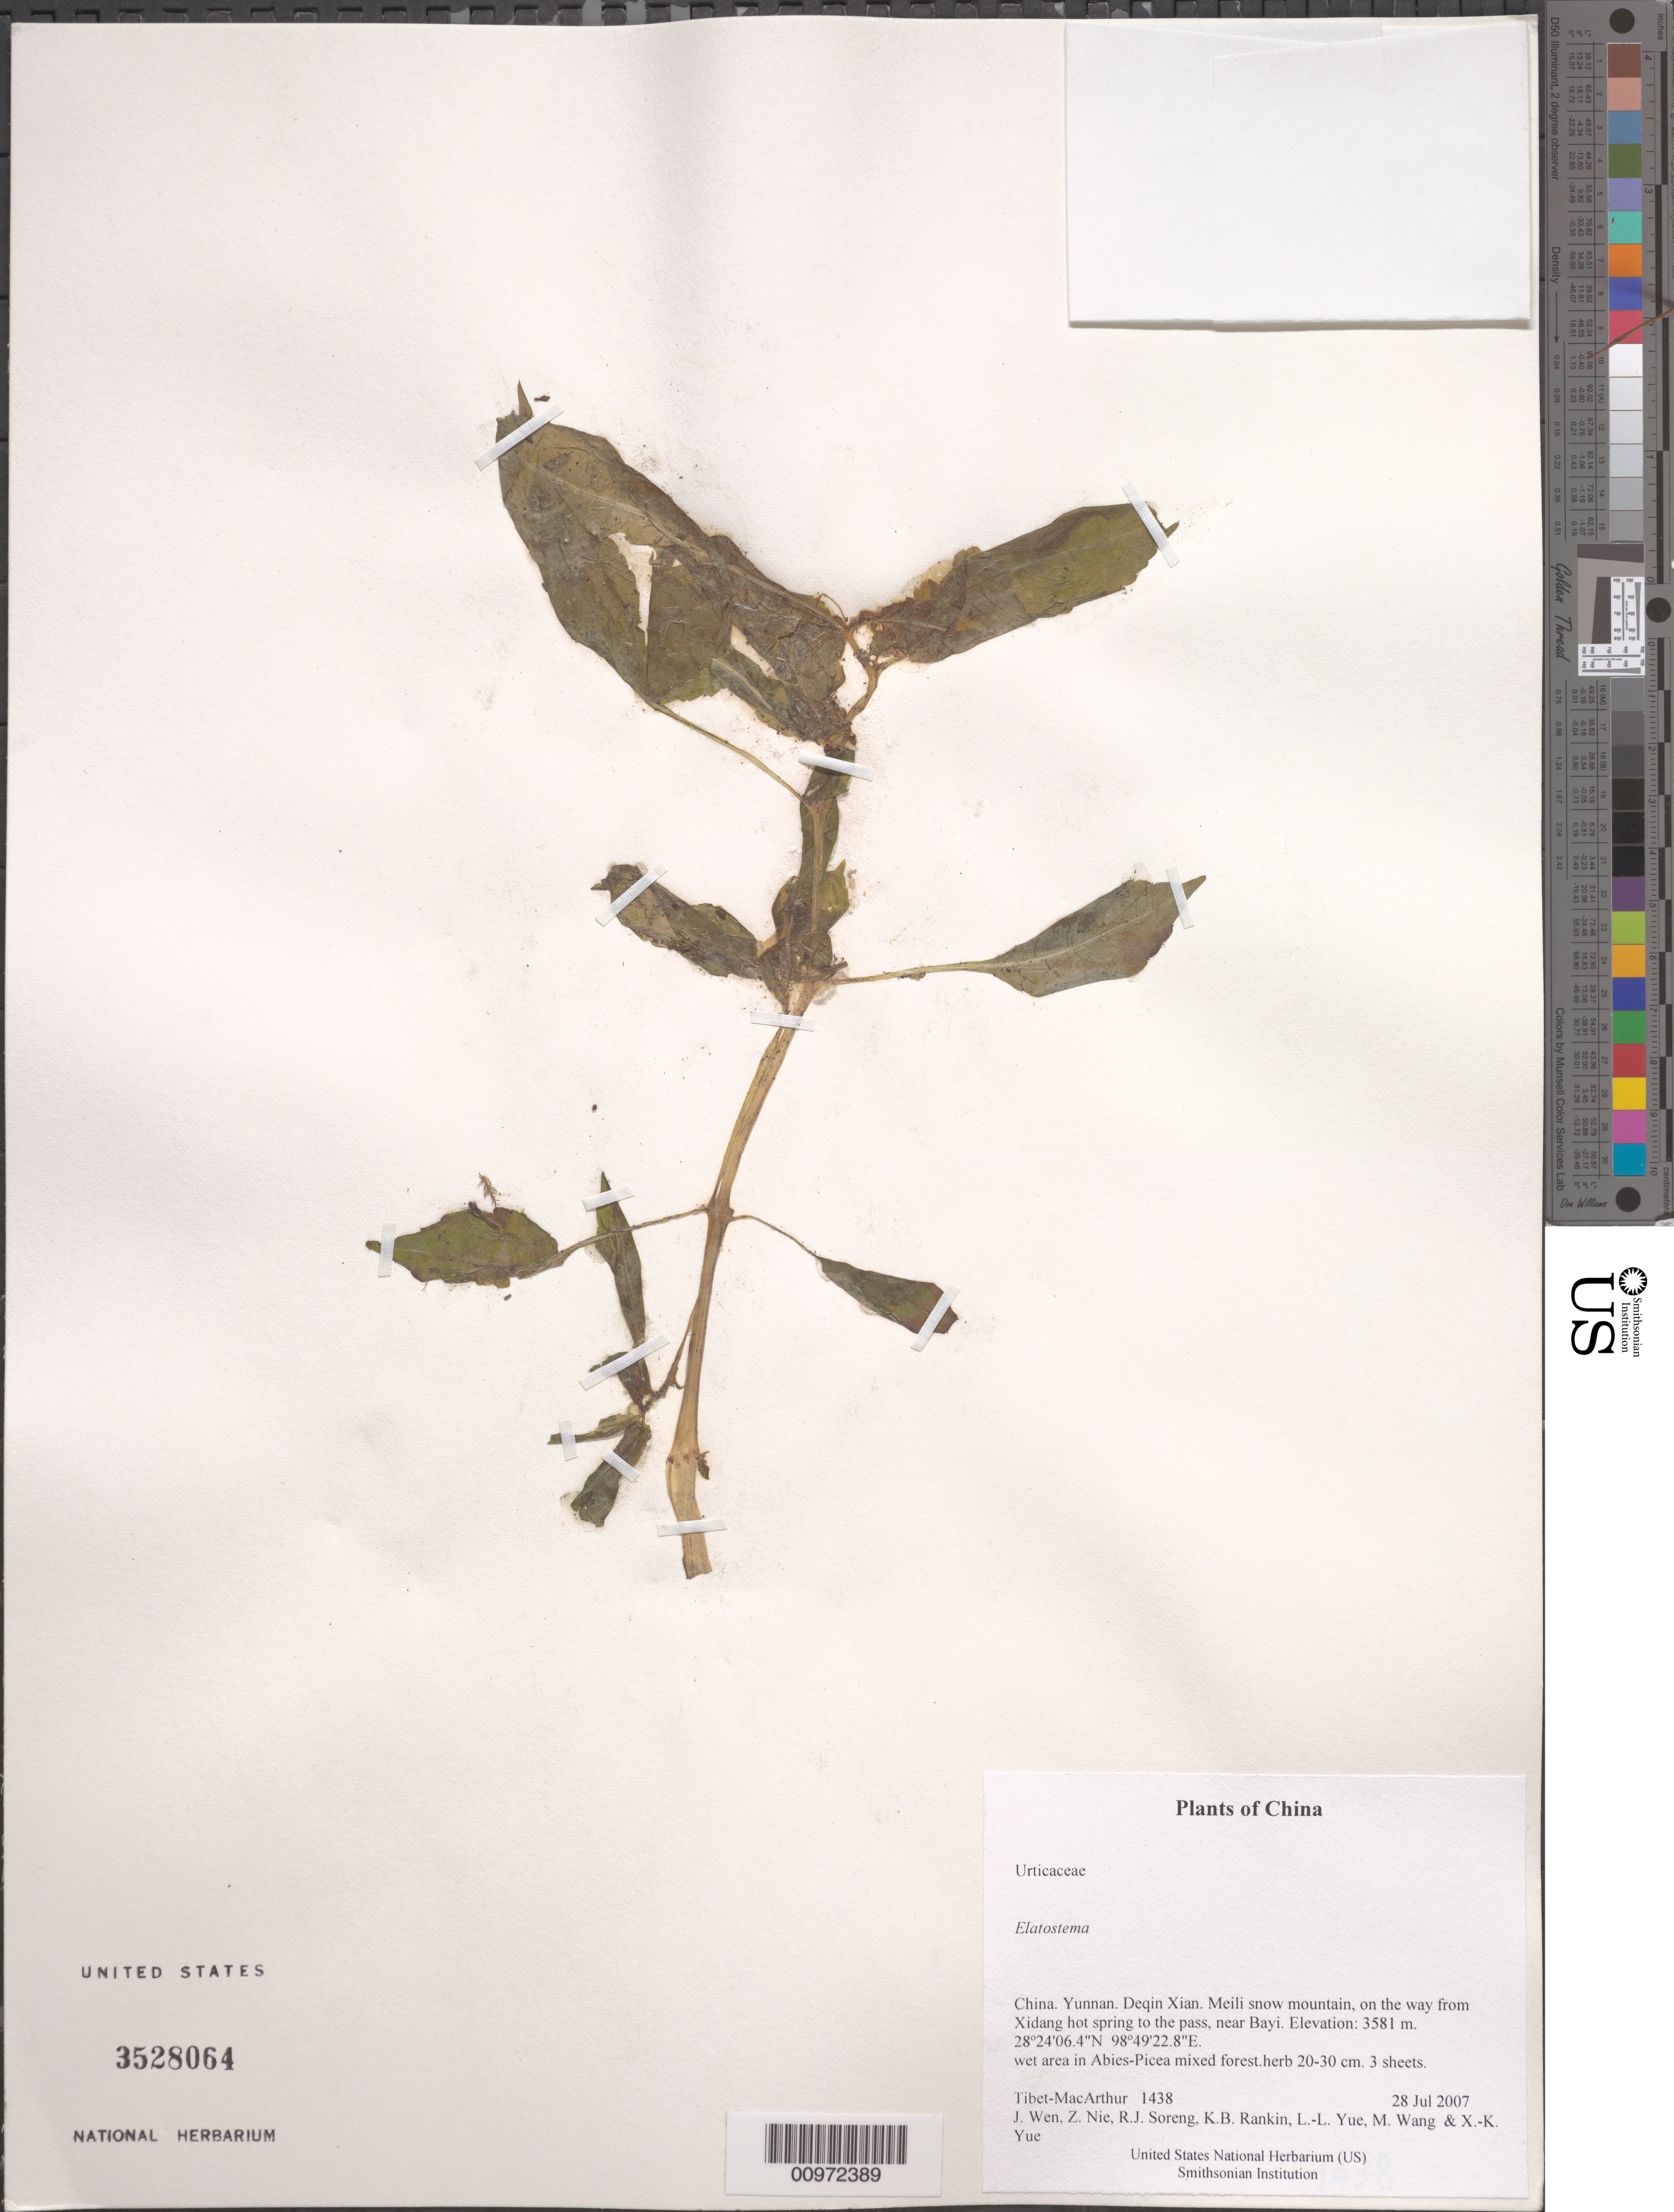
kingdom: Plantae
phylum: Tracheophyta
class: Magnoliopsida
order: Rosales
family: Urticaceae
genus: Elatostema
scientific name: Elatostema sp.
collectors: Tibet-MacArthur, J. Wen, Z. Nie, R. J. Soreng, K. Rankin, L. Yue, M. Wang & X. Yue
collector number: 1438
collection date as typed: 28 Jul 2007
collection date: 2007-07-28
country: China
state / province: Yunnan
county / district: Deqin Xian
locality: Meili snow mountain, on the way from Xidang hot spring to the pass, near Bayi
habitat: wet area in Abies-Picea mixed forest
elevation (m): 3581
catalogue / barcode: US 3528064